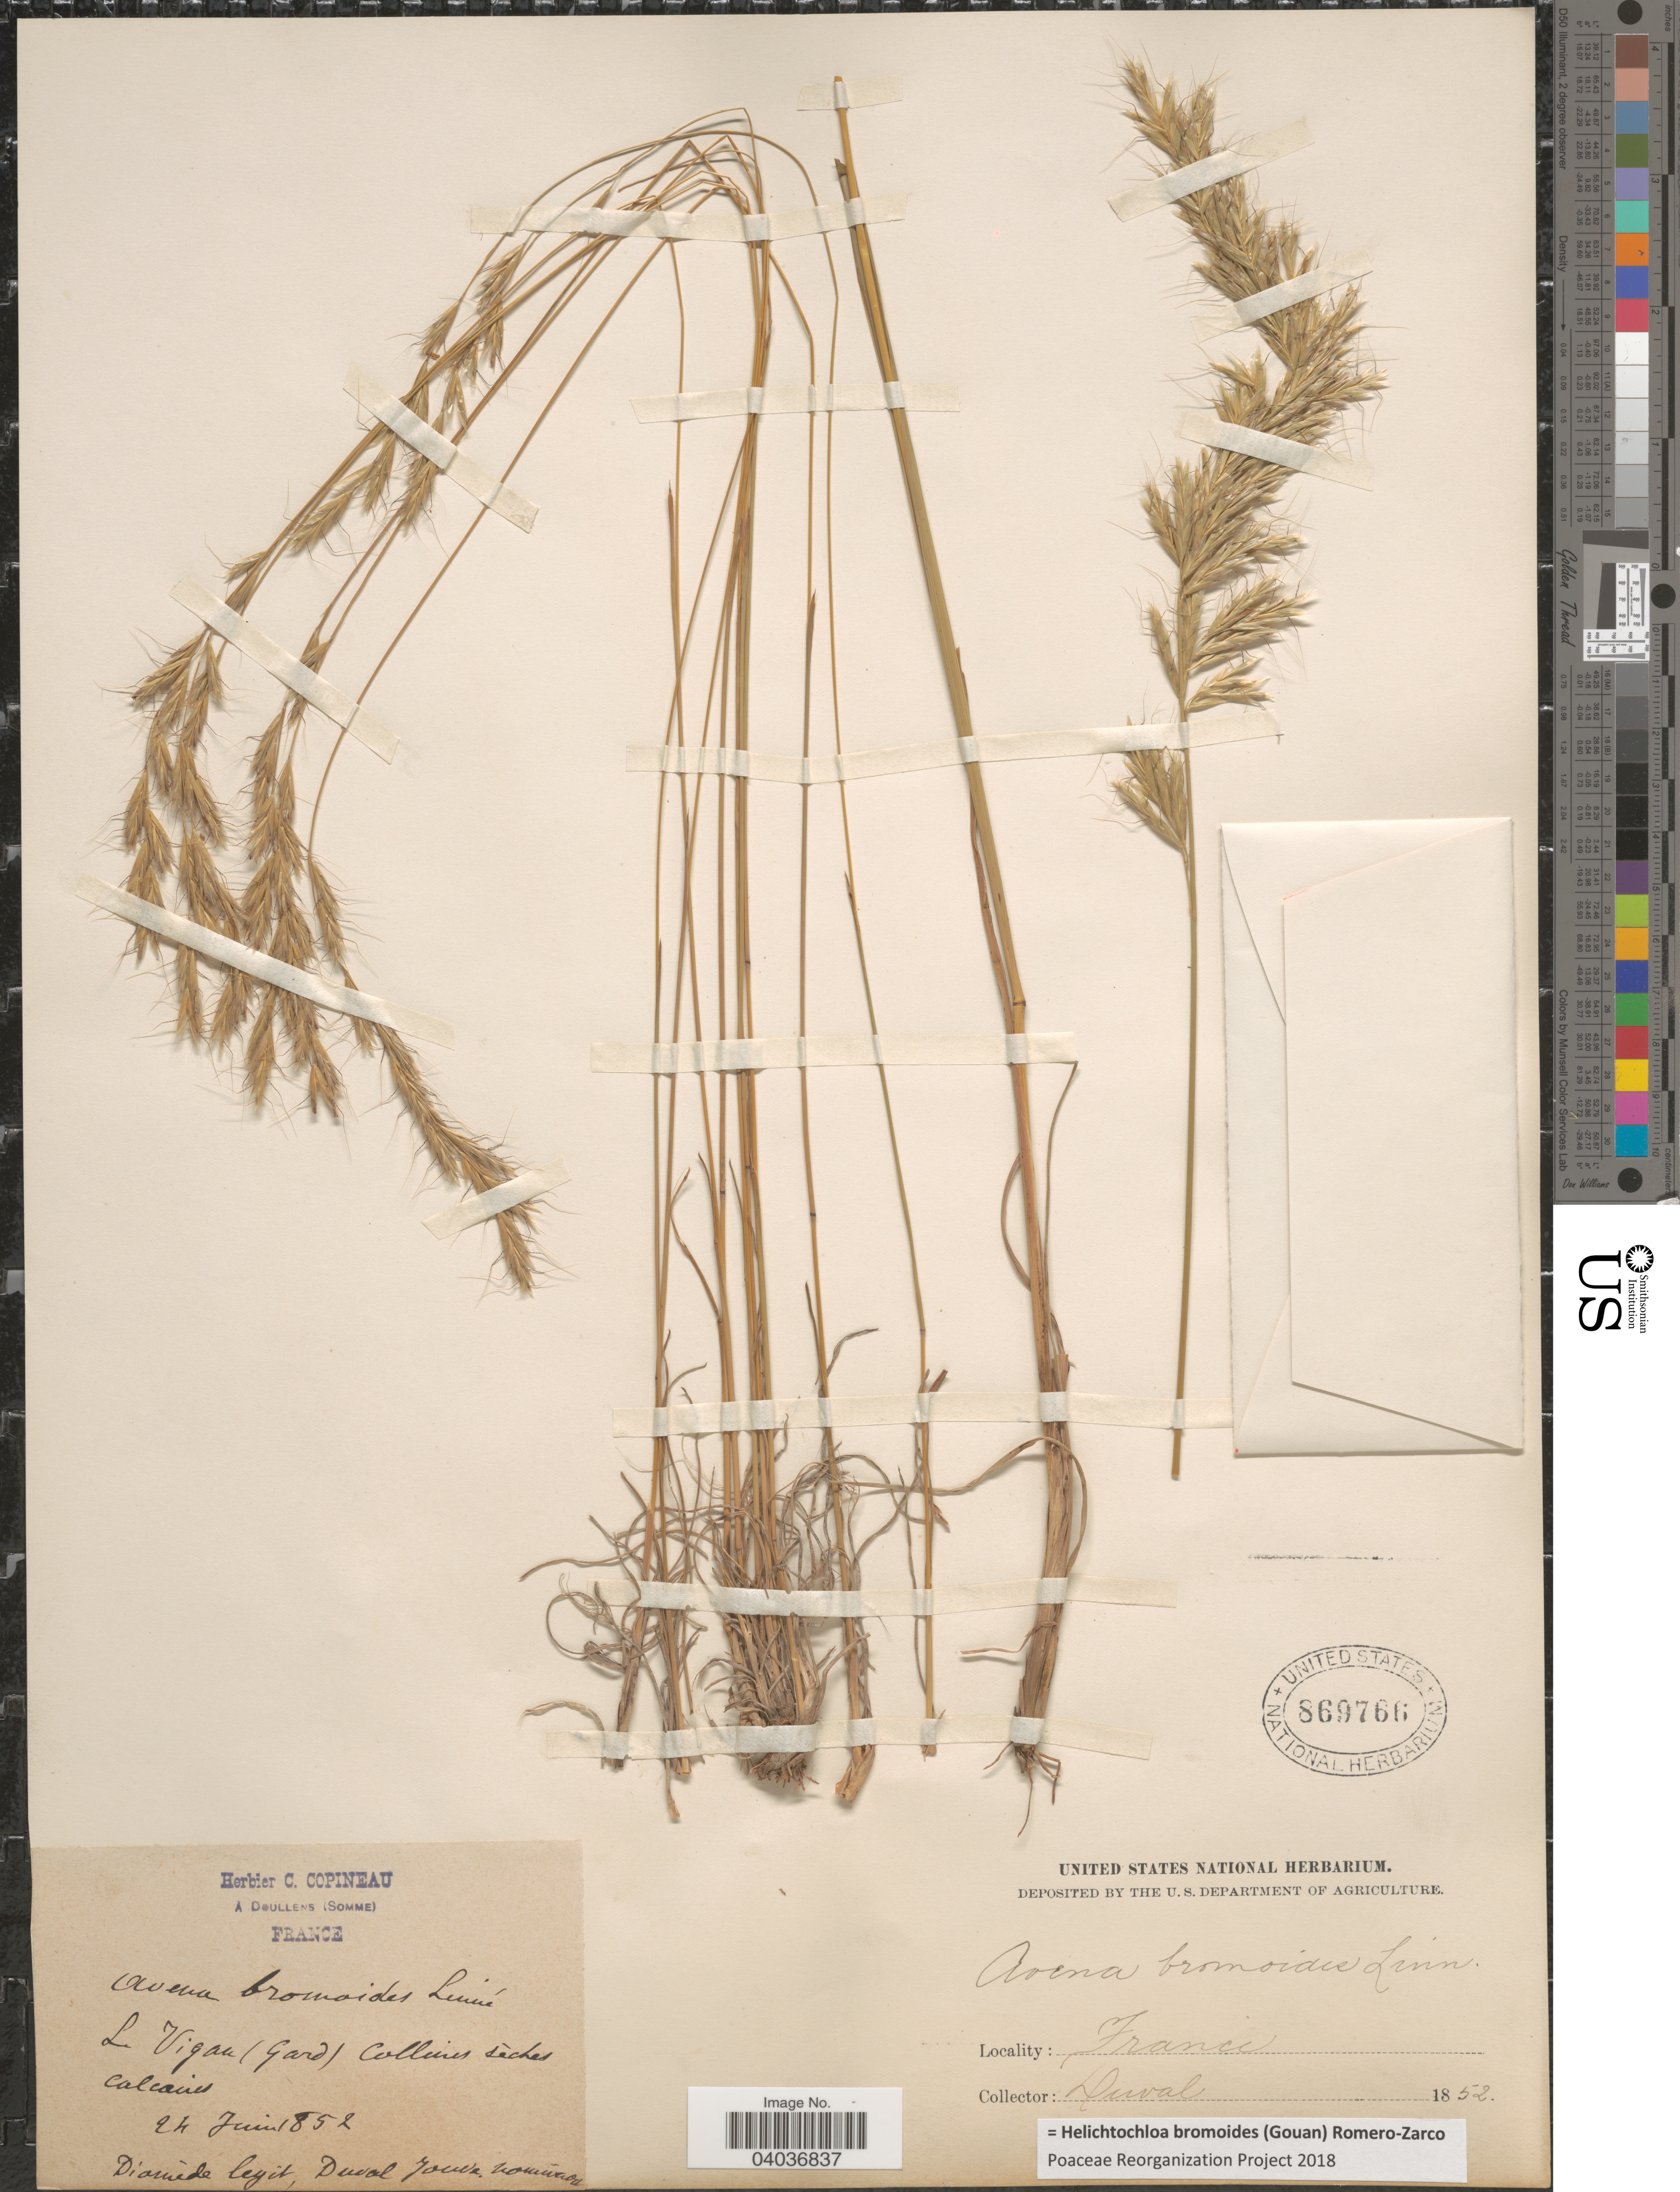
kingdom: Plantae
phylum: Tracheophyta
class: Liliopsida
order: Poales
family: Poaceae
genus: Helictochloa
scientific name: Helictochloa bromoides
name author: (Gouan) Romero-Zarco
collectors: Duval-Jouve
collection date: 1852-06-24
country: France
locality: La Vigan (Gard) collines seches calcaires.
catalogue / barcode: US 869766